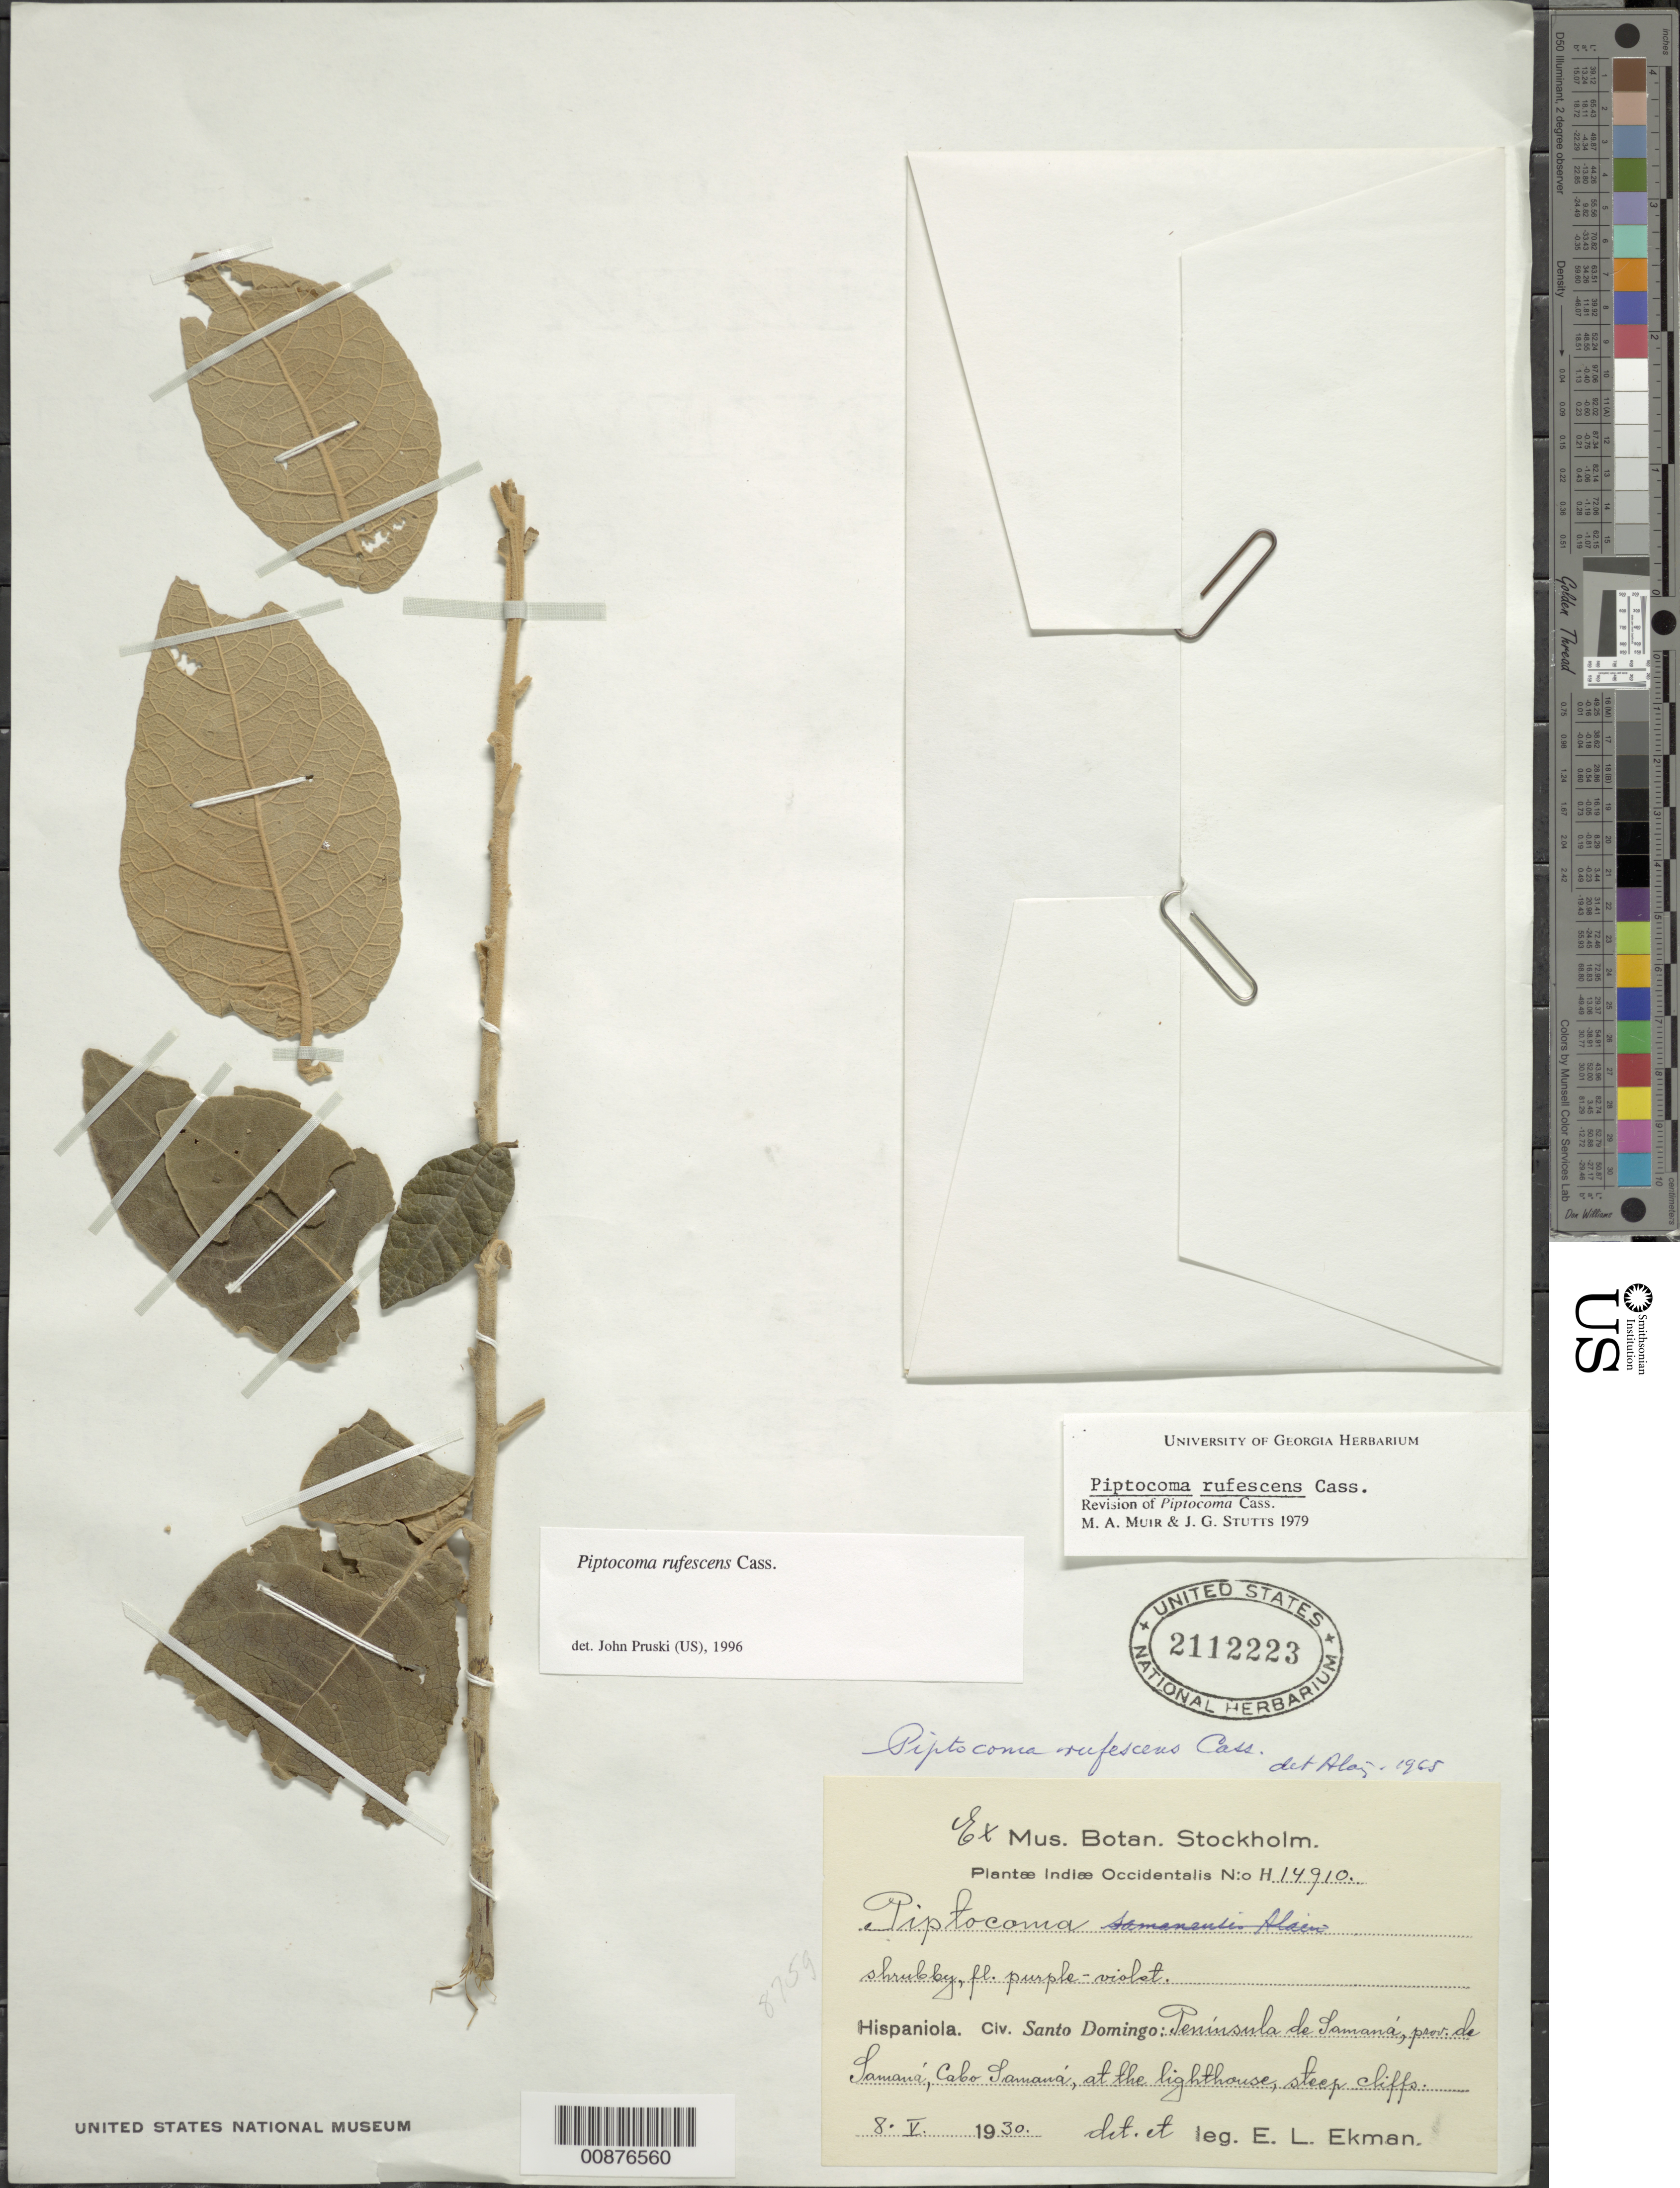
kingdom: Plantae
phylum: Tracheophyta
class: Magnoliopsida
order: Asterales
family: Asteraceae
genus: Piptocoma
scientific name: Piptocoma rufescens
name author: Cass.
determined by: Liogier, Alain H.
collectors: E. L. Ekman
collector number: H 14910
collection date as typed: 08 May 1930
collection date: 1930-05-08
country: Dominican Republic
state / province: Samaná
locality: Santo Domingo. Peninsula de Samaná; Cabo Samaná, at the lighthouse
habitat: Steep house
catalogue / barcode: US 2112223